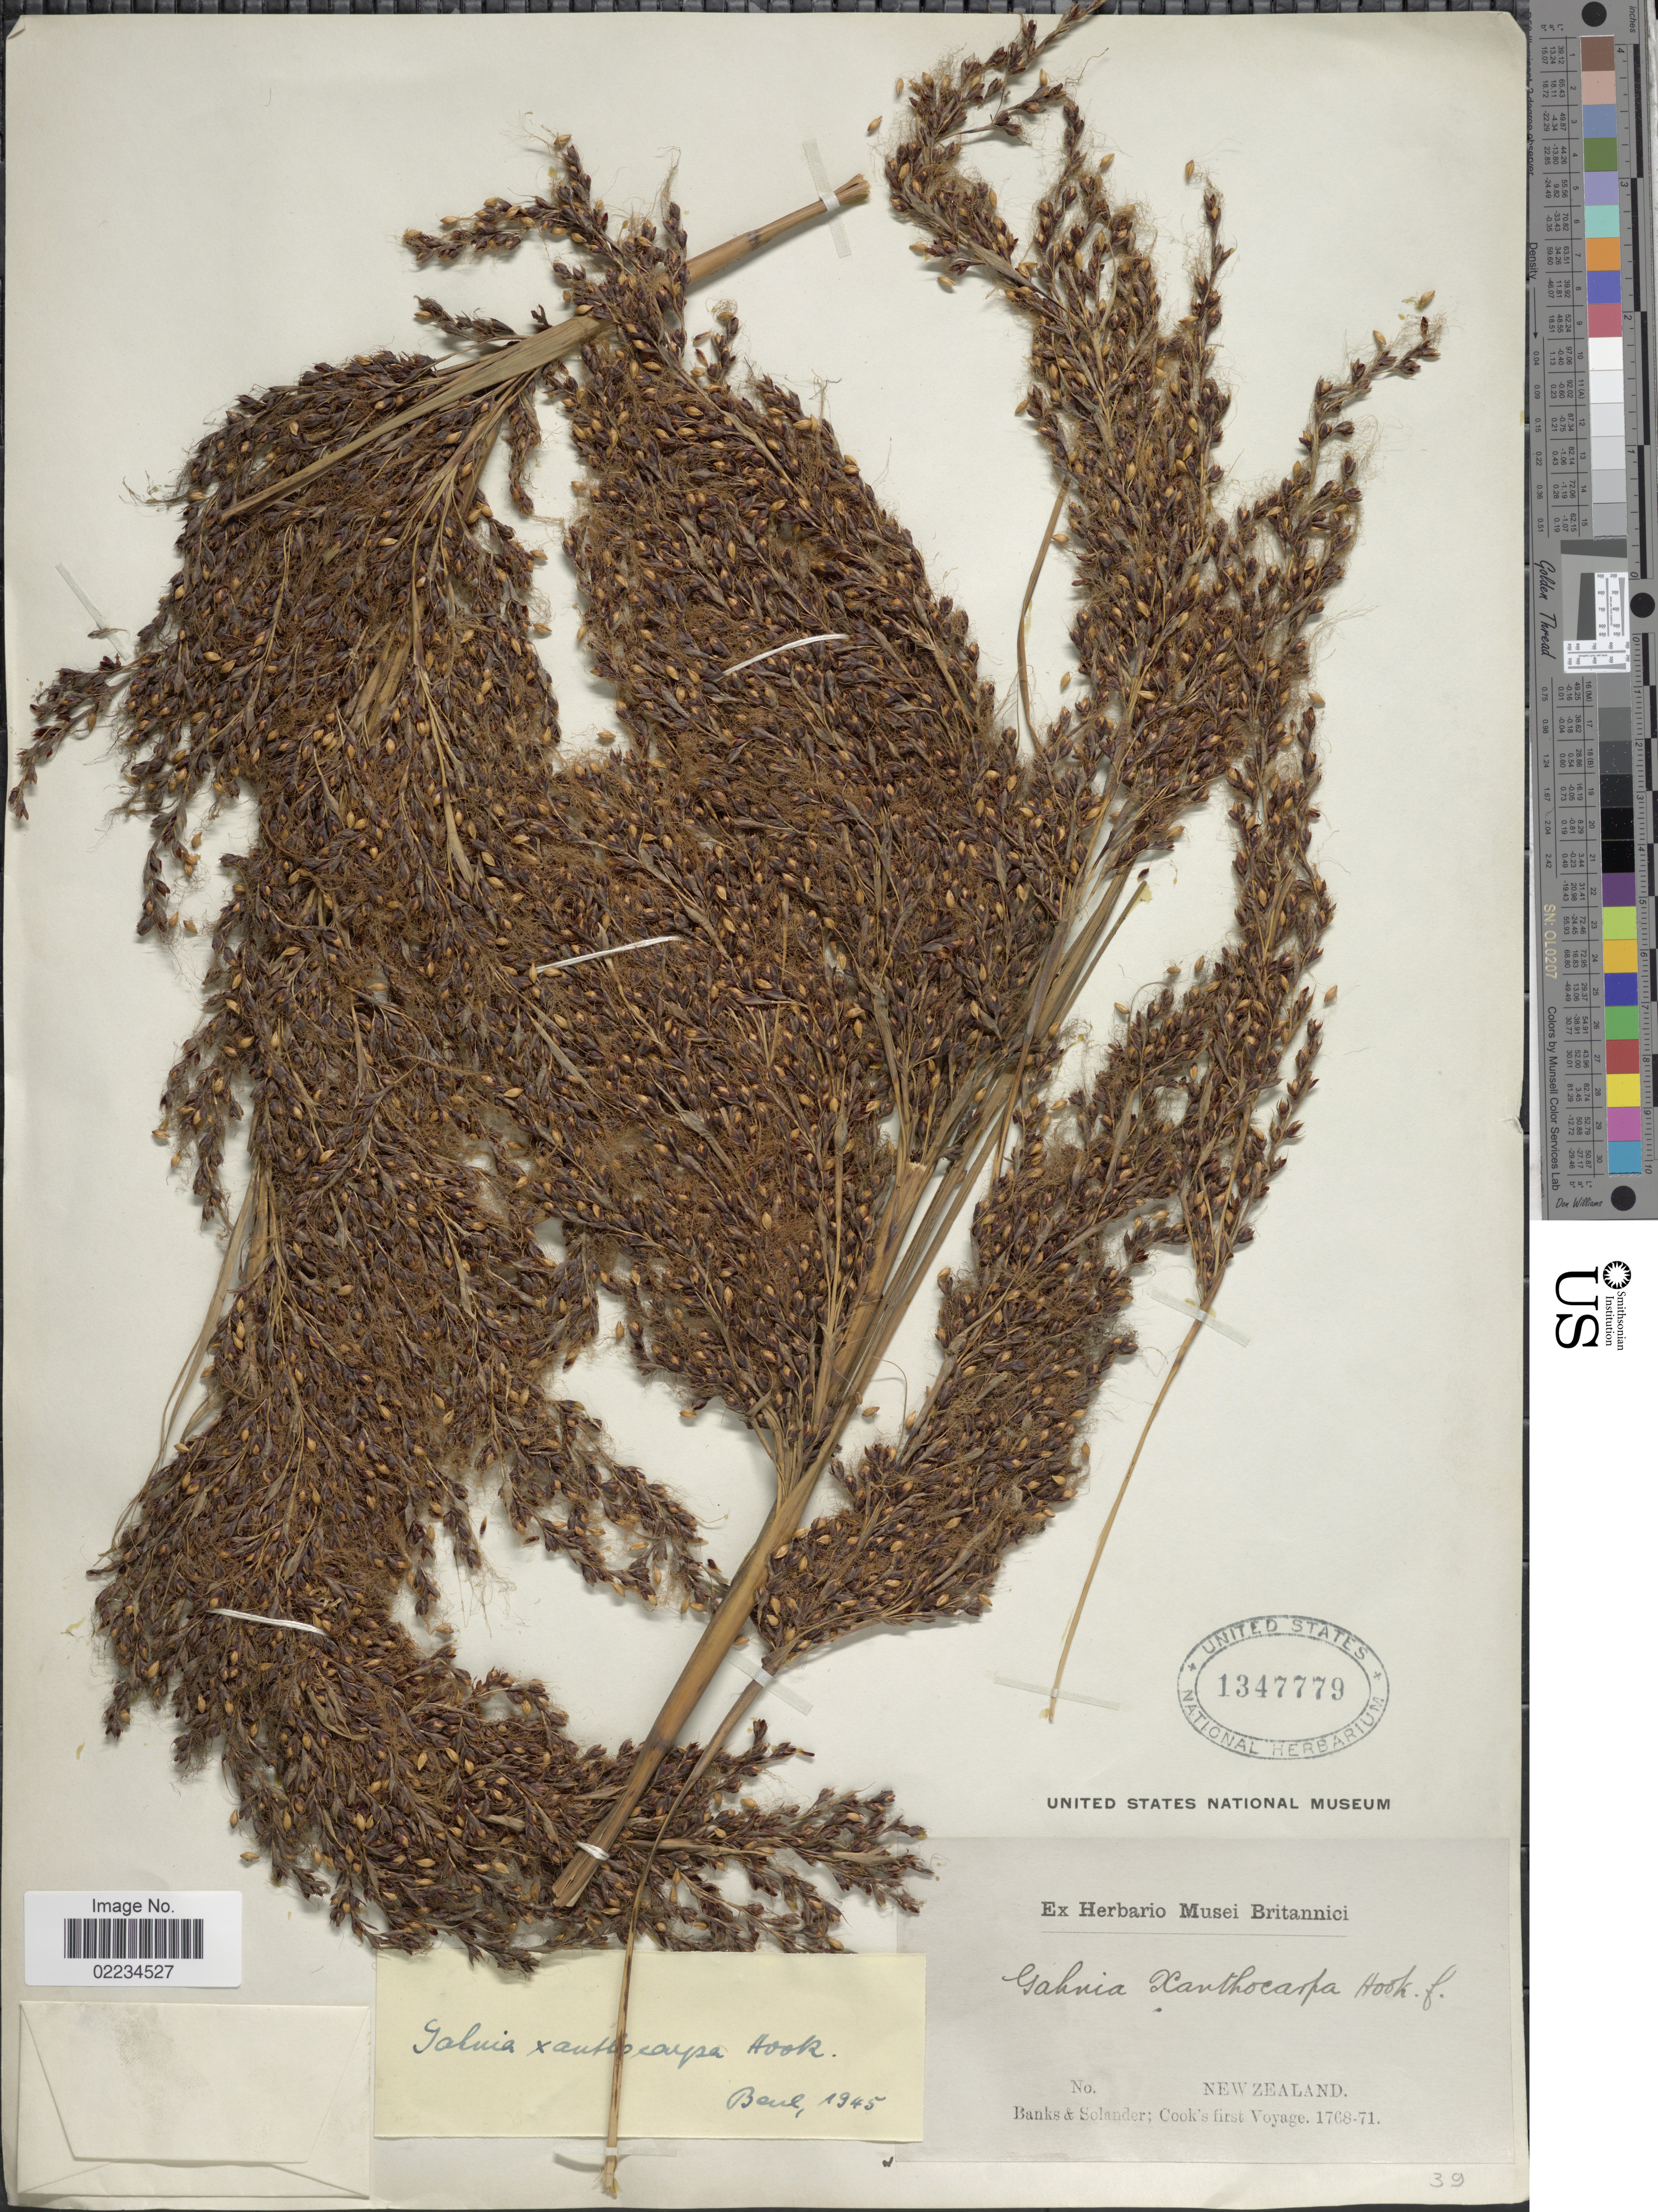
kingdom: Plantae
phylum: Tracheophyta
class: Liliopsida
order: Poales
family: Cyperaceae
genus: Gahnia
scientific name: Gahnia xanthocarpa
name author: (Hook. f.) Hook. f.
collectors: -- Banks & -- Solander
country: New Zealand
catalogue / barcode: US 1347779